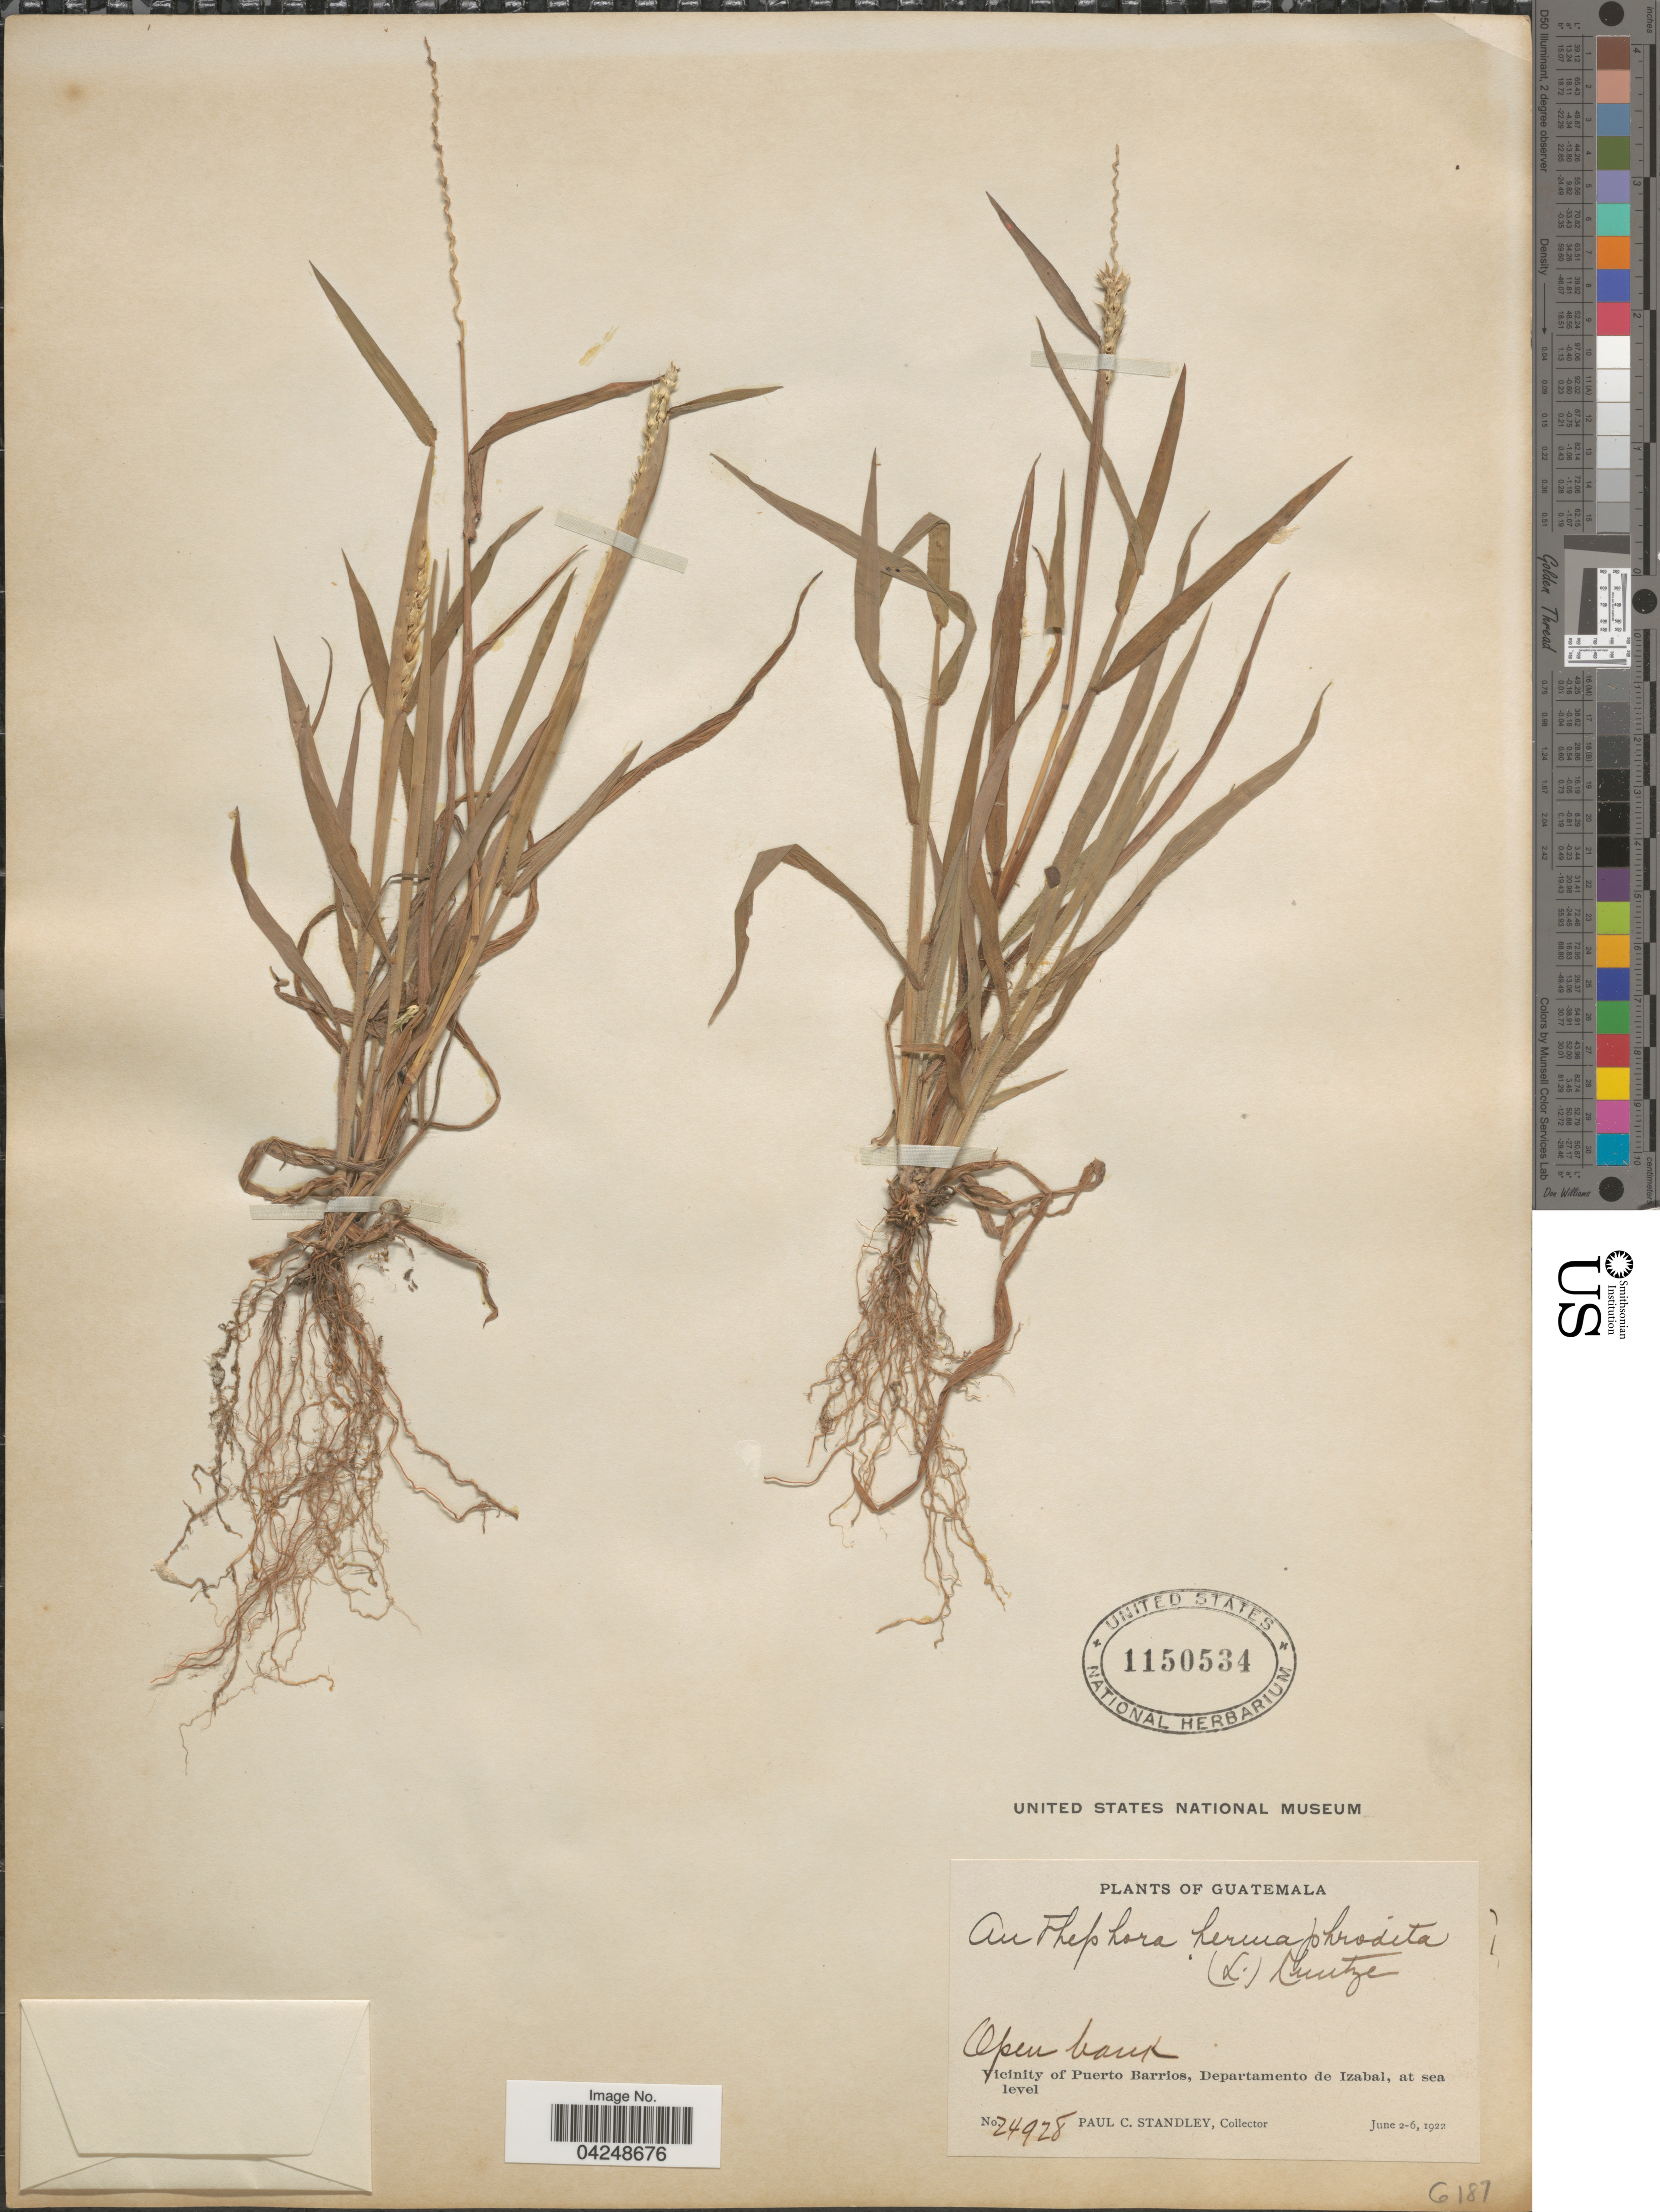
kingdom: Plantae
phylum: Tracheophyta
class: Liliopsida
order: Poales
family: Poaceae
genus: Anthephora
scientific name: Anthephora hermaphrodita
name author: (L.) Kuntze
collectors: P. C. Standley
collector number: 24928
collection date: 1922-06-02/1922-06-06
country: Guatemala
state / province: Izabal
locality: Vicinity of Puerto Barrios, Departamento de Izabal.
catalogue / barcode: US 1150534